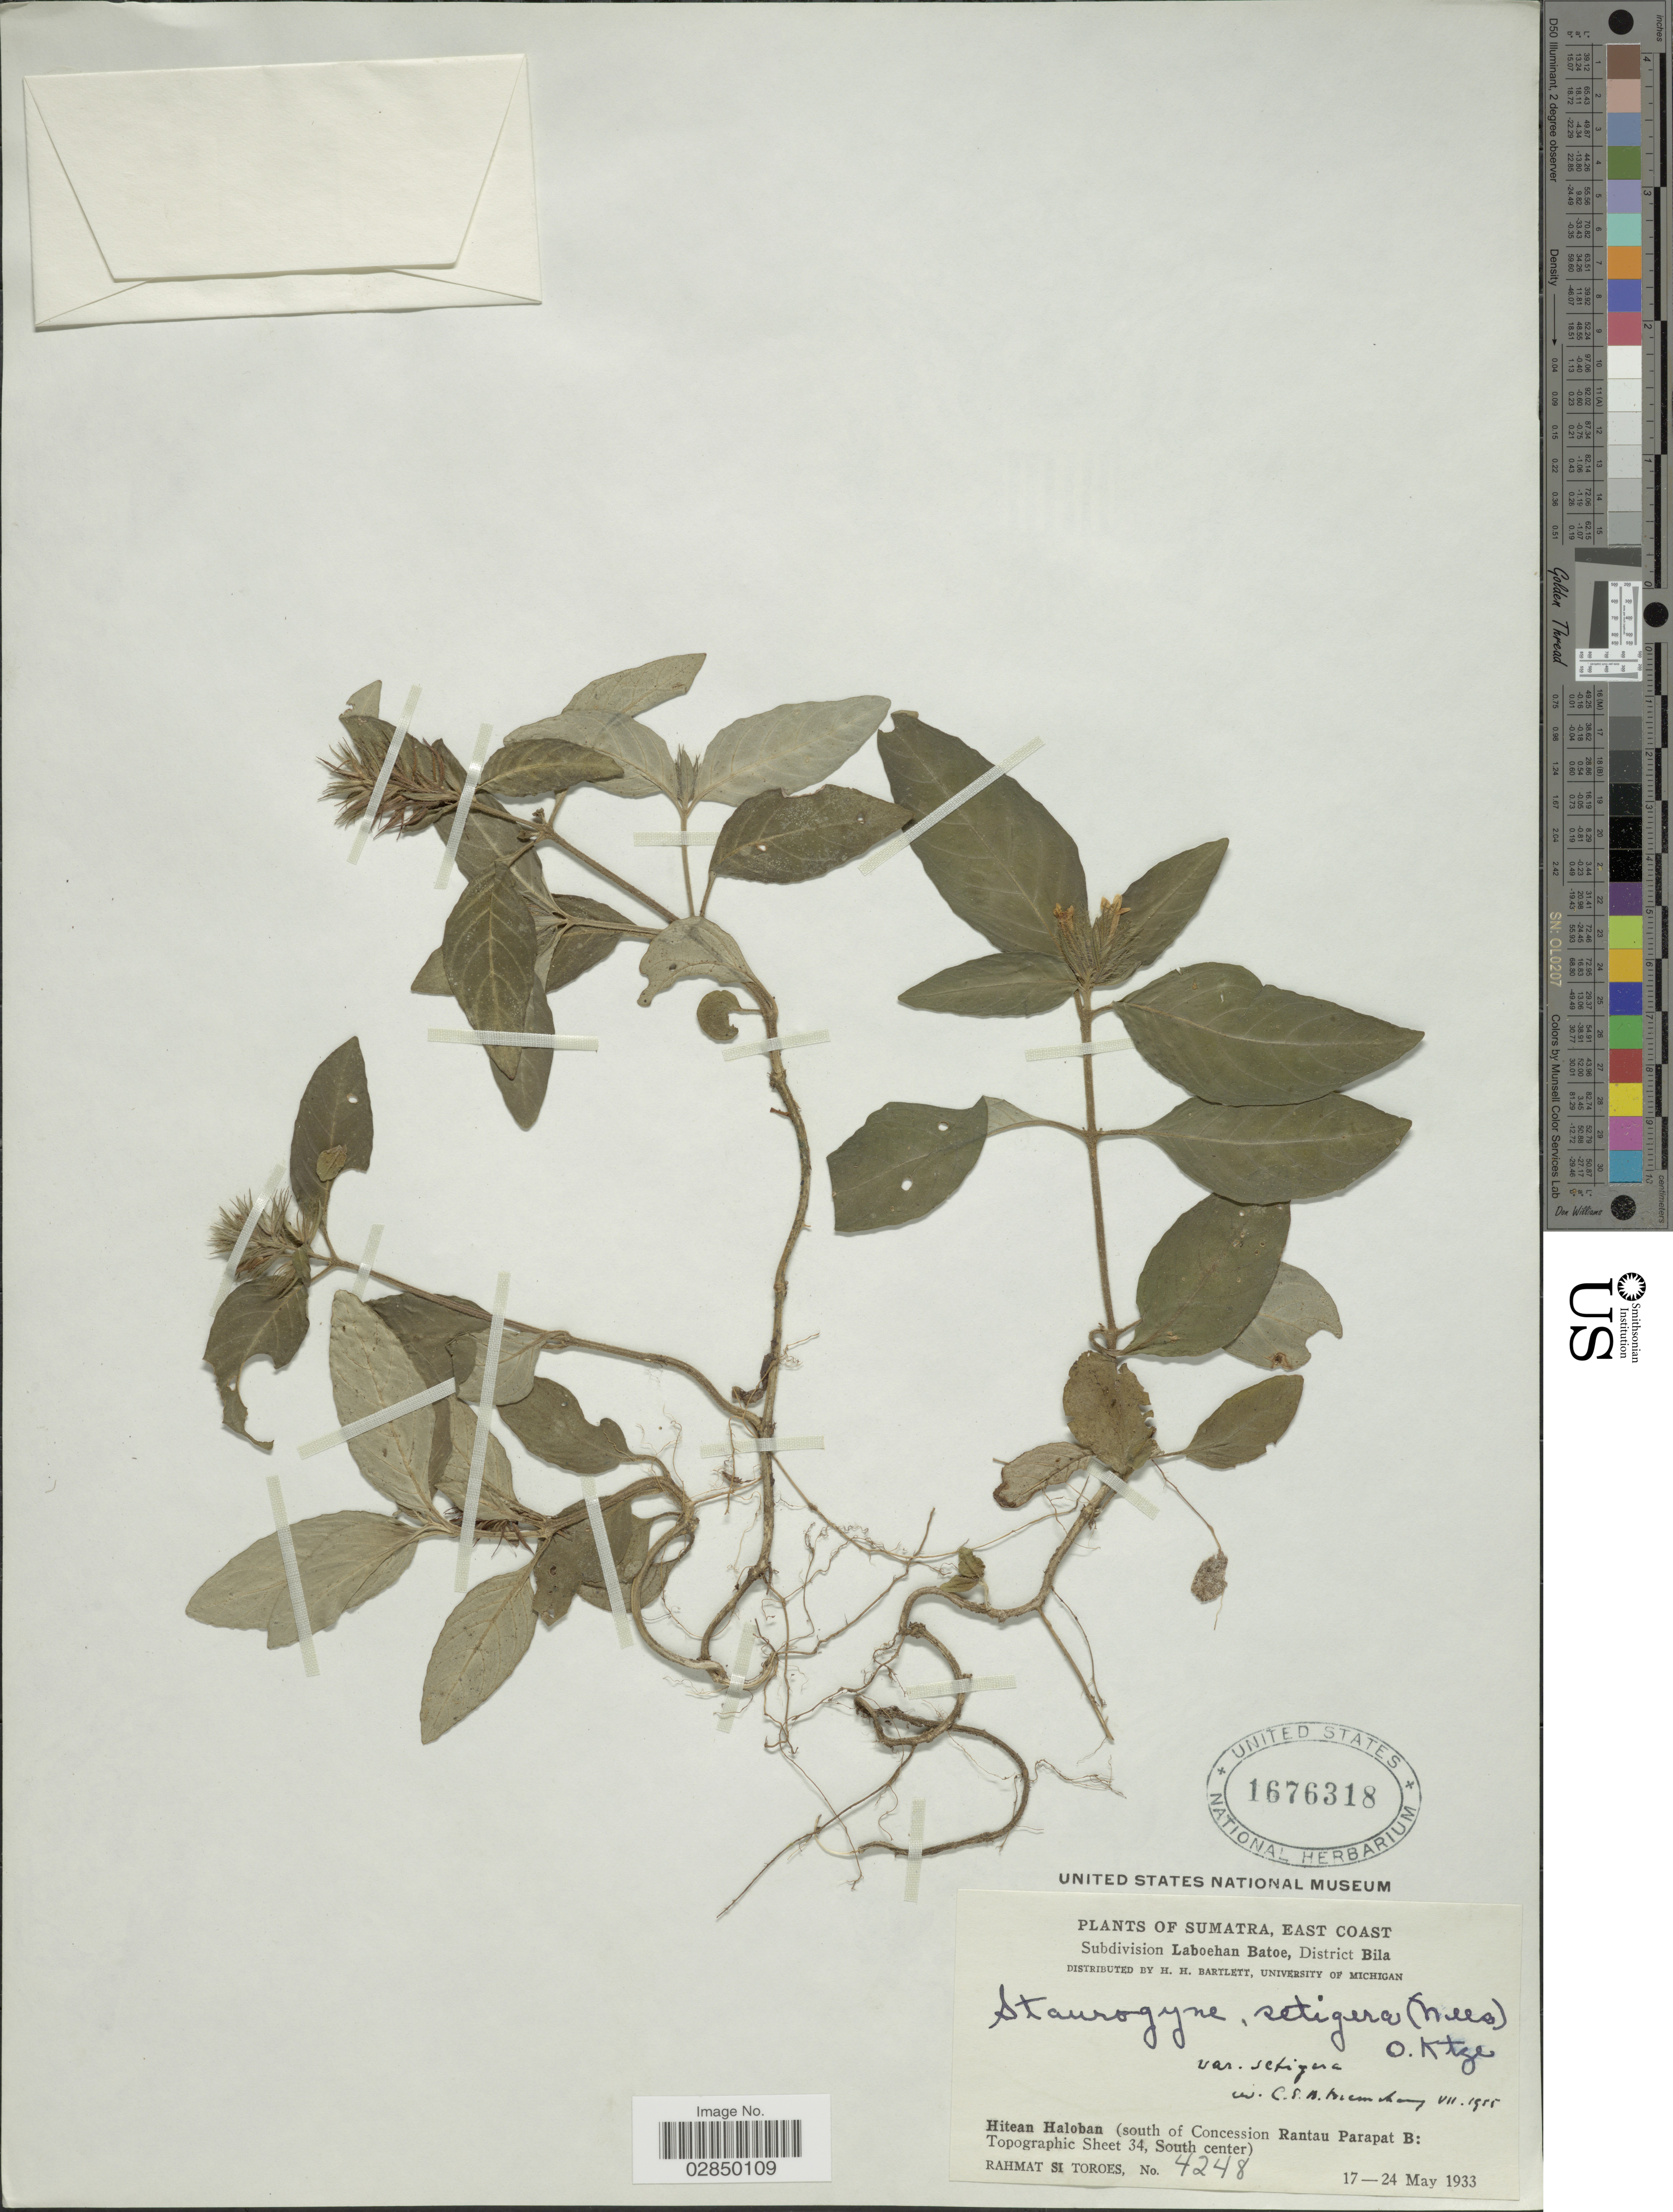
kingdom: Plantae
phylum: Tracheophyta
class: Magnoliopsida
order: Lamiales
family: Acanthaceae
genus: Staurogyne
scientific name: Staurogyne setigera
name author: Kuntze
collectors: Rahmat Si Boeea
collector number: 4248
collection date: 1933-05-17/1933-05-24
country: Indonesia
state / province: Sumatra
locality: East Coast. Subdivision Laboehan Batoe, District Bila. Hitean Haloban (south of Concession Rantau Parapat B: Topographic Sheet 34, South center).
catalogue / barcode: US 1676318